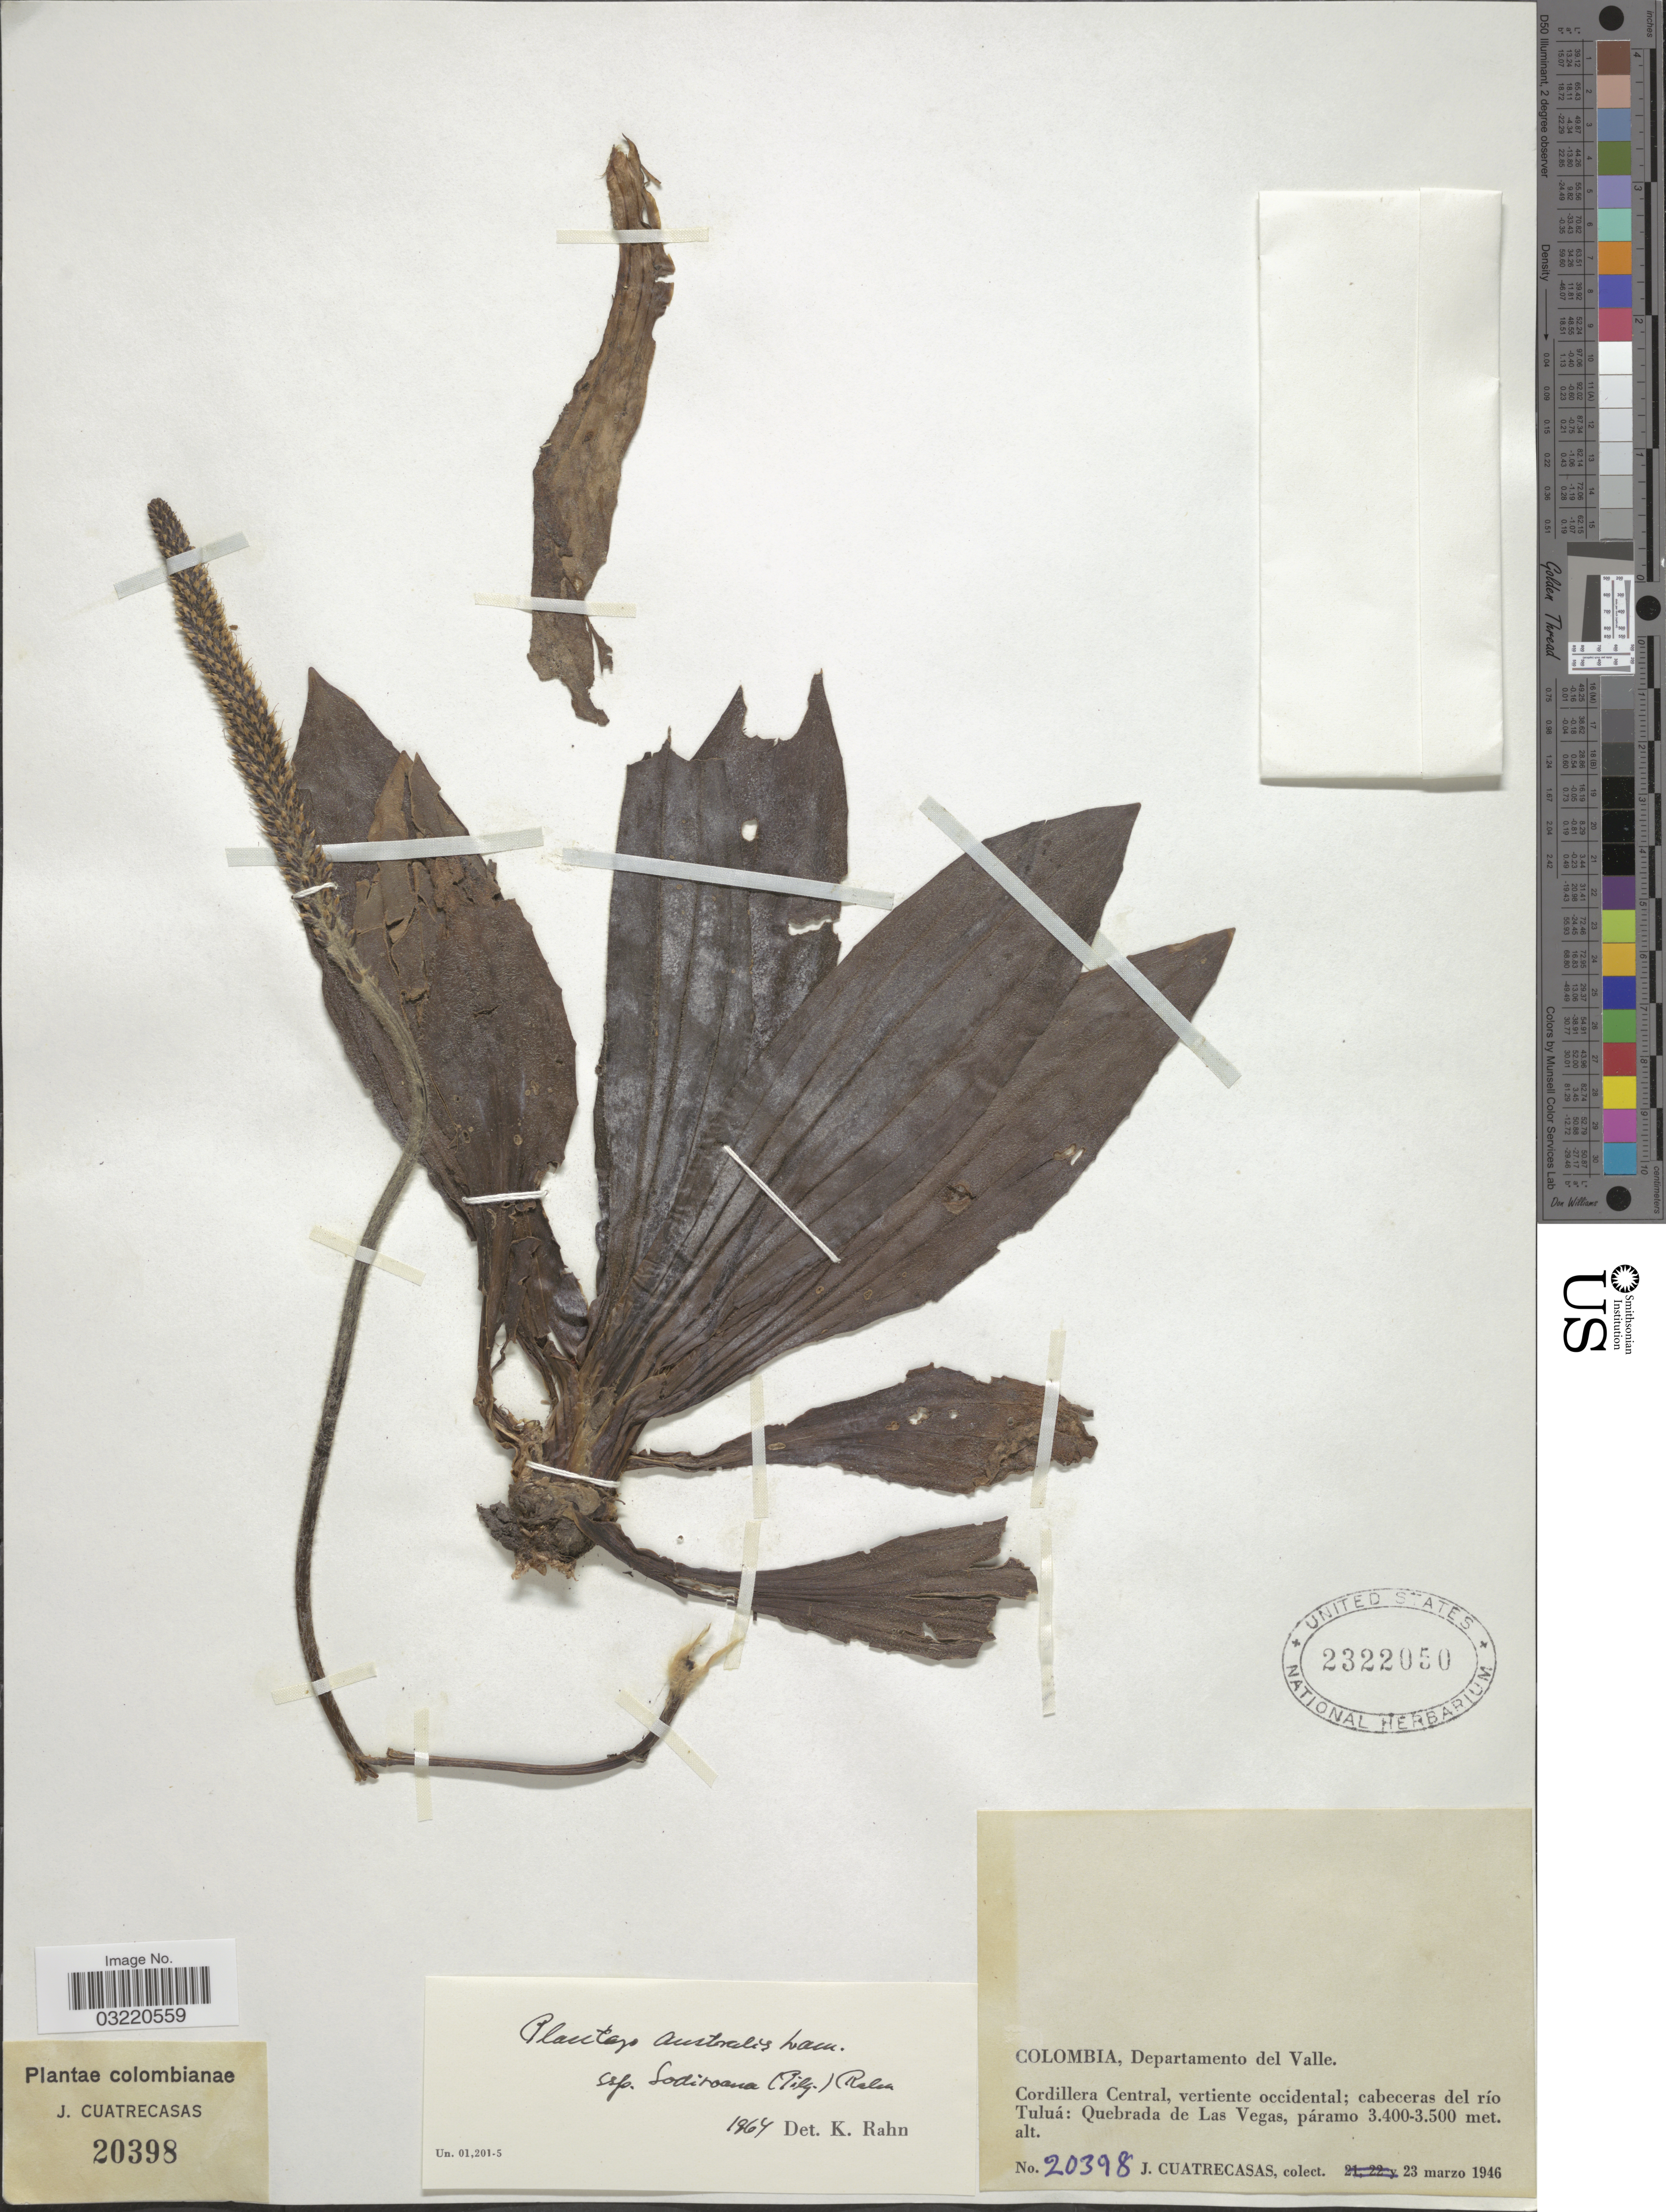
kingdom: Plantae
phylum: Tracheophyta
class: Magnoliopsida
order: Lamiales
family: Plantaginaceae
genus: Plantago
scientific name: Plantago australis subsp. sodiroana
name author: (Pilg.) Rahn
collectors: J. Cuatrecasas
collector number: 20398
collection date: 1946-03-23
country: Colombia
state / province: Valle del Cauca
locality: Departamento del Valle. Cordillera Central, vertiente occidental; cabeceras del río Tuluá: Quebrada de Las Vegas.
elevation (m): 3400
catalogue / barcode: US 2322050